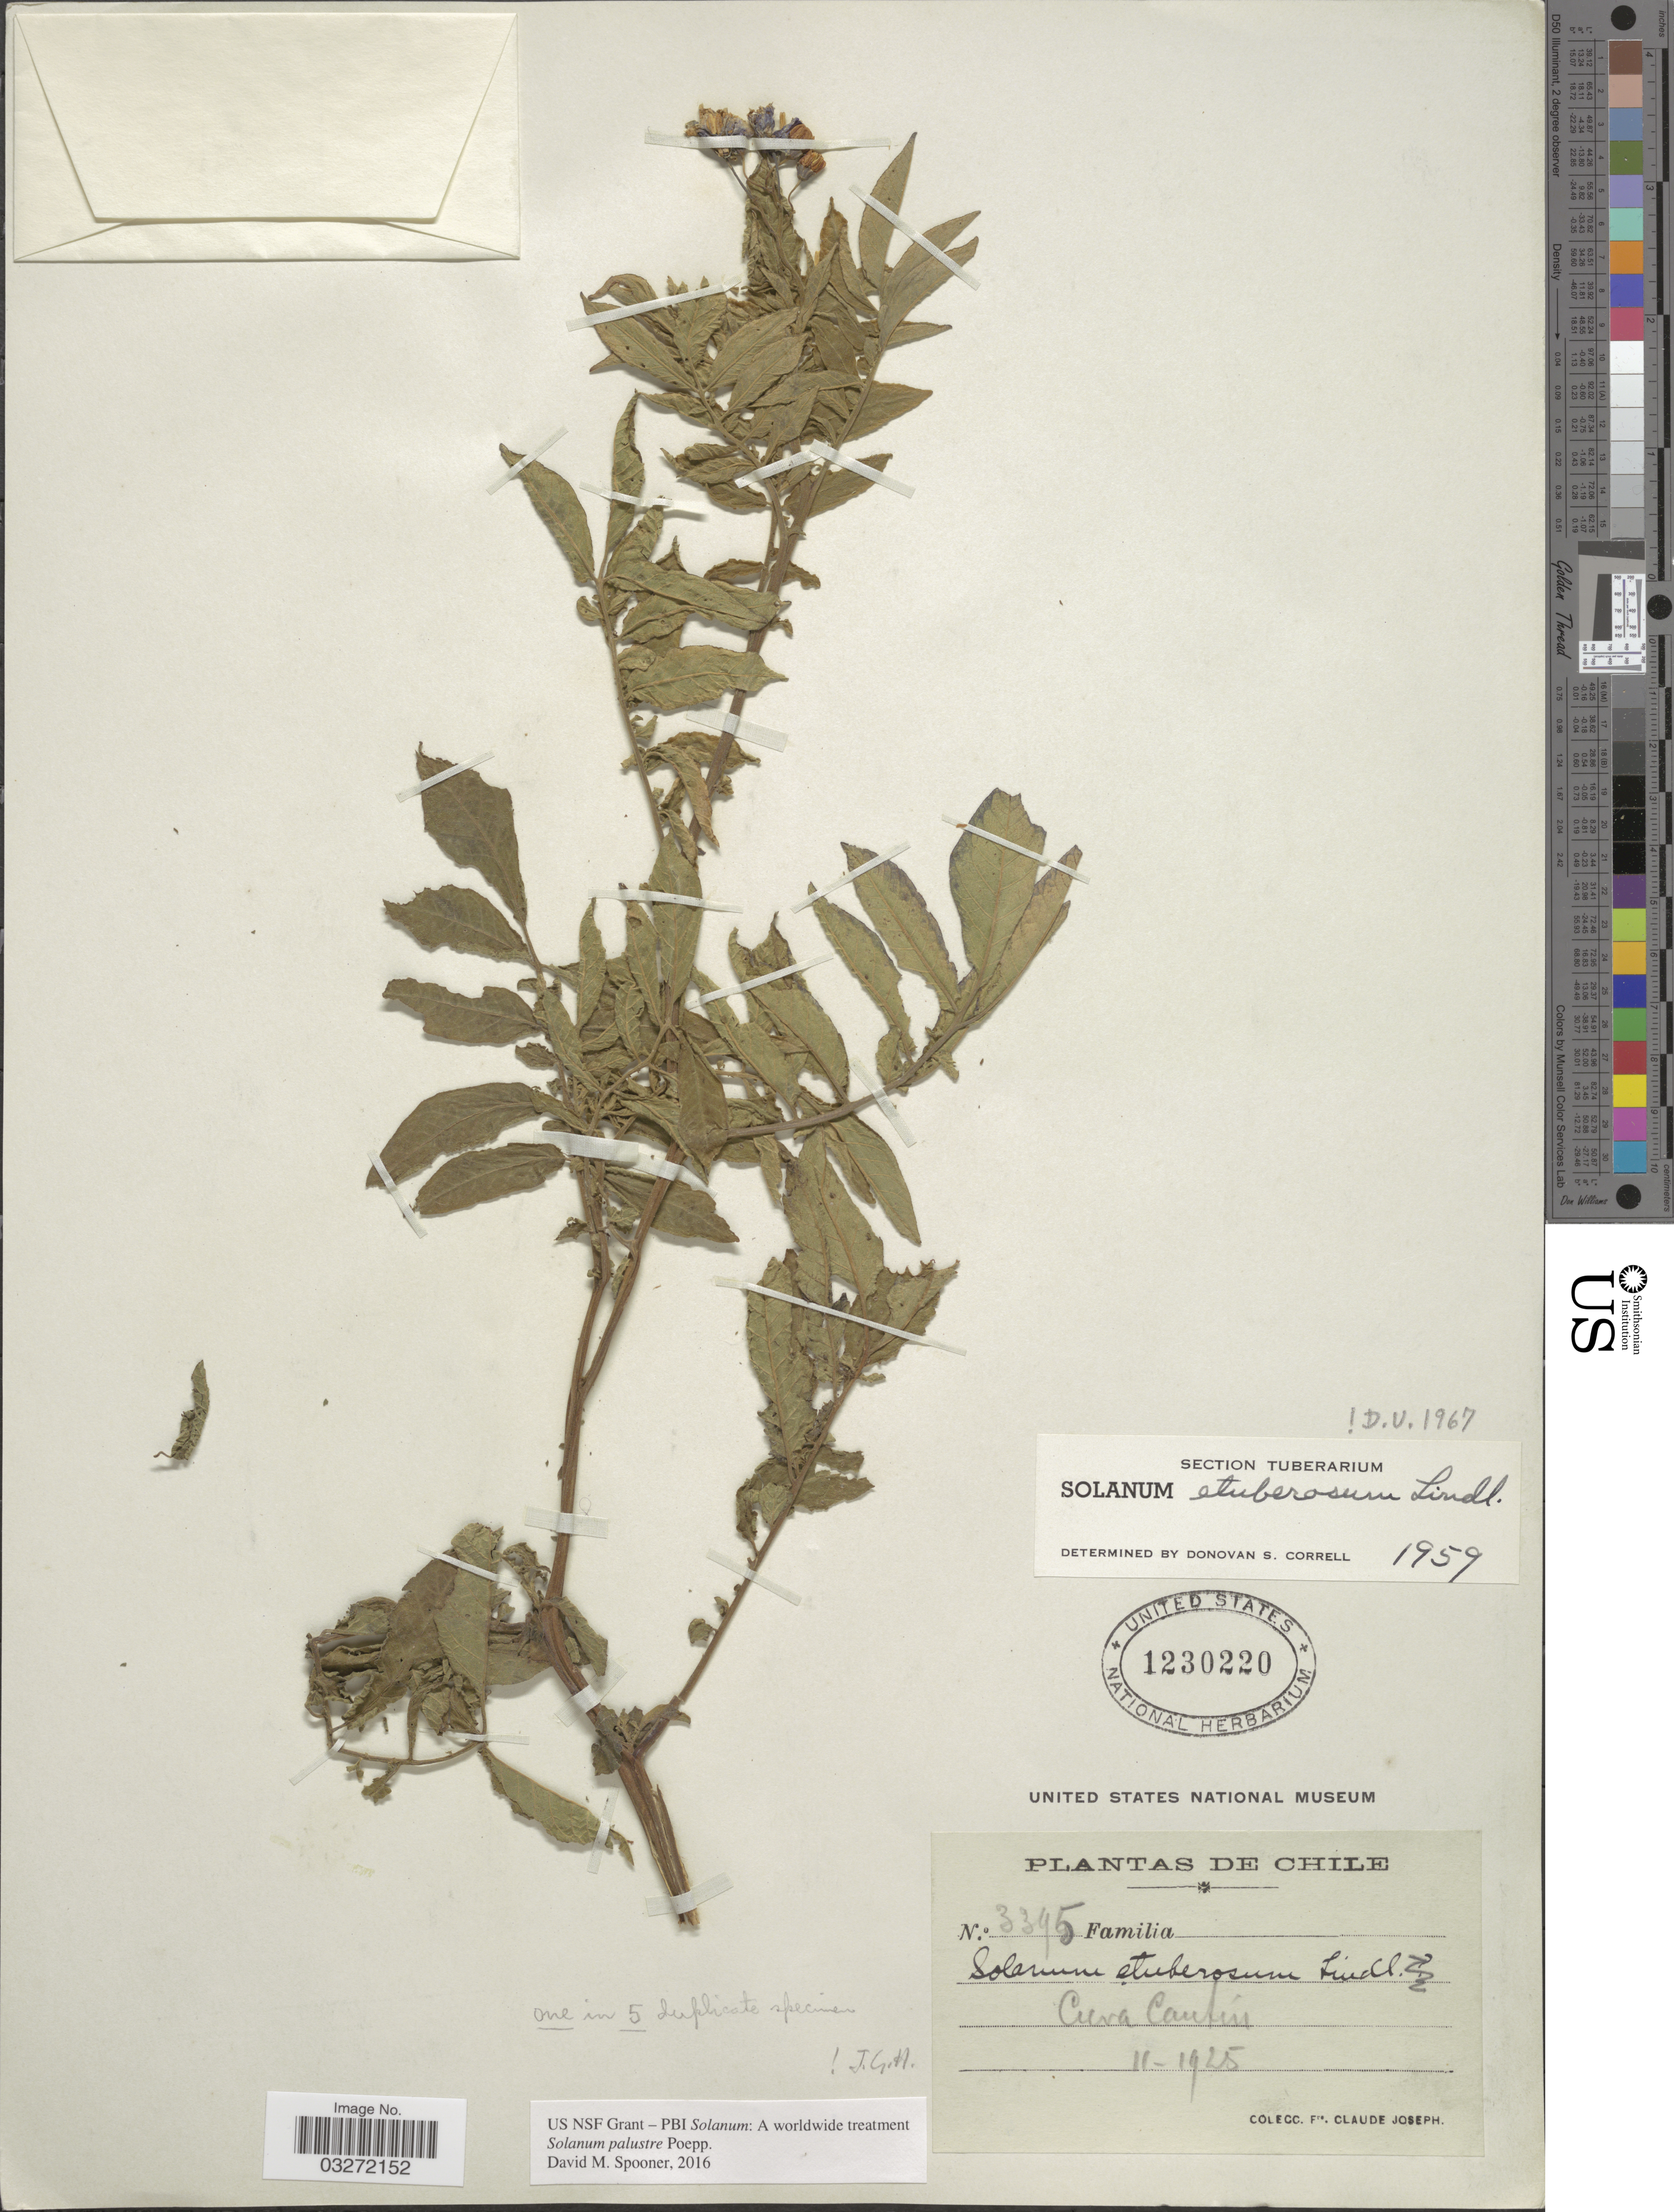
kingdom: Plantae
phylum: Tracheophyta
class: Magnoliopsida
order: Solanales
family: Solanaceae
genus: Solanum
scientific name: Solanum palustre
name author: Poepp. ex Schltr.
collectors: Bro. Claude-Joseph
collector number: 3395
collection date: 1925-11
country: Chile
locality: Cura Cautin.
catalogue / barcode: US 1230220